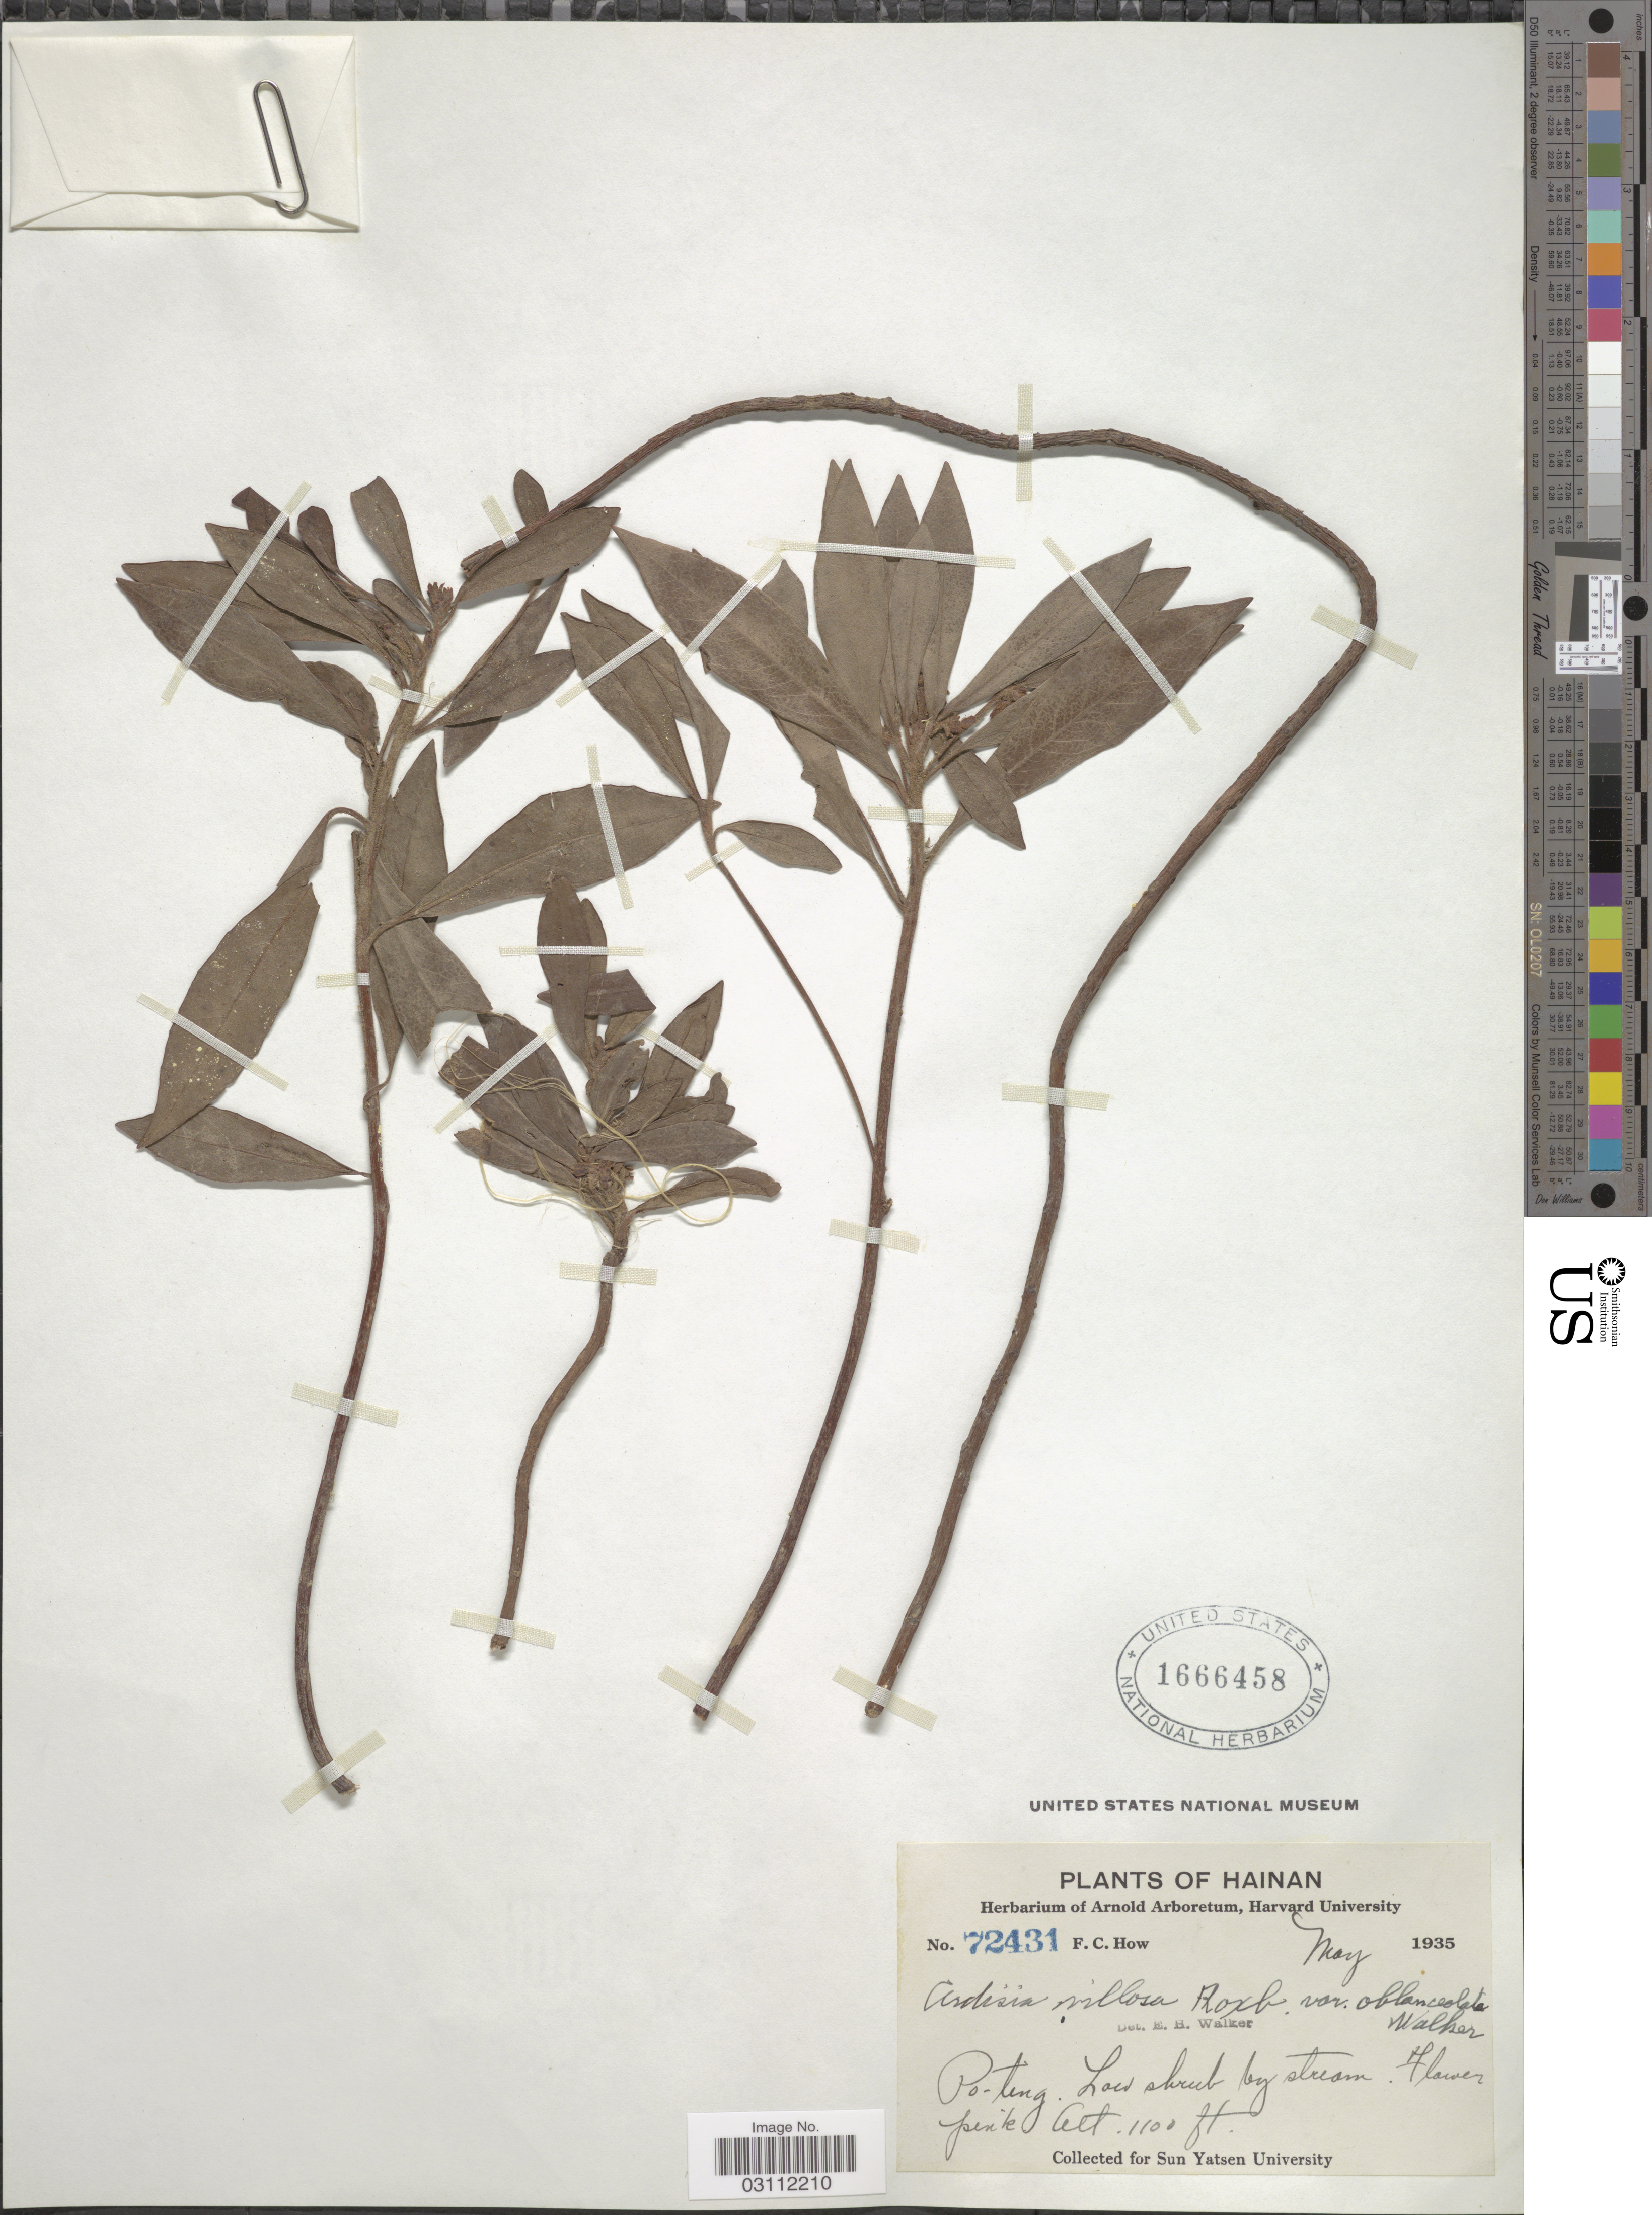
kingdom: Plantae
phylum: Tracheophyta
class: Magnoliopsida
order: Ericales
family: Primulaceae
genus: Ardisia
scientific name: Ardisia villosa var. oblanceolata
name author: E. Walker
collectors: F. C. How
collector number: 72431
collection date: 1935-05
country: China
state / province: Hainan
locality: Po-teng.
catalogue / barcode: US 1666458